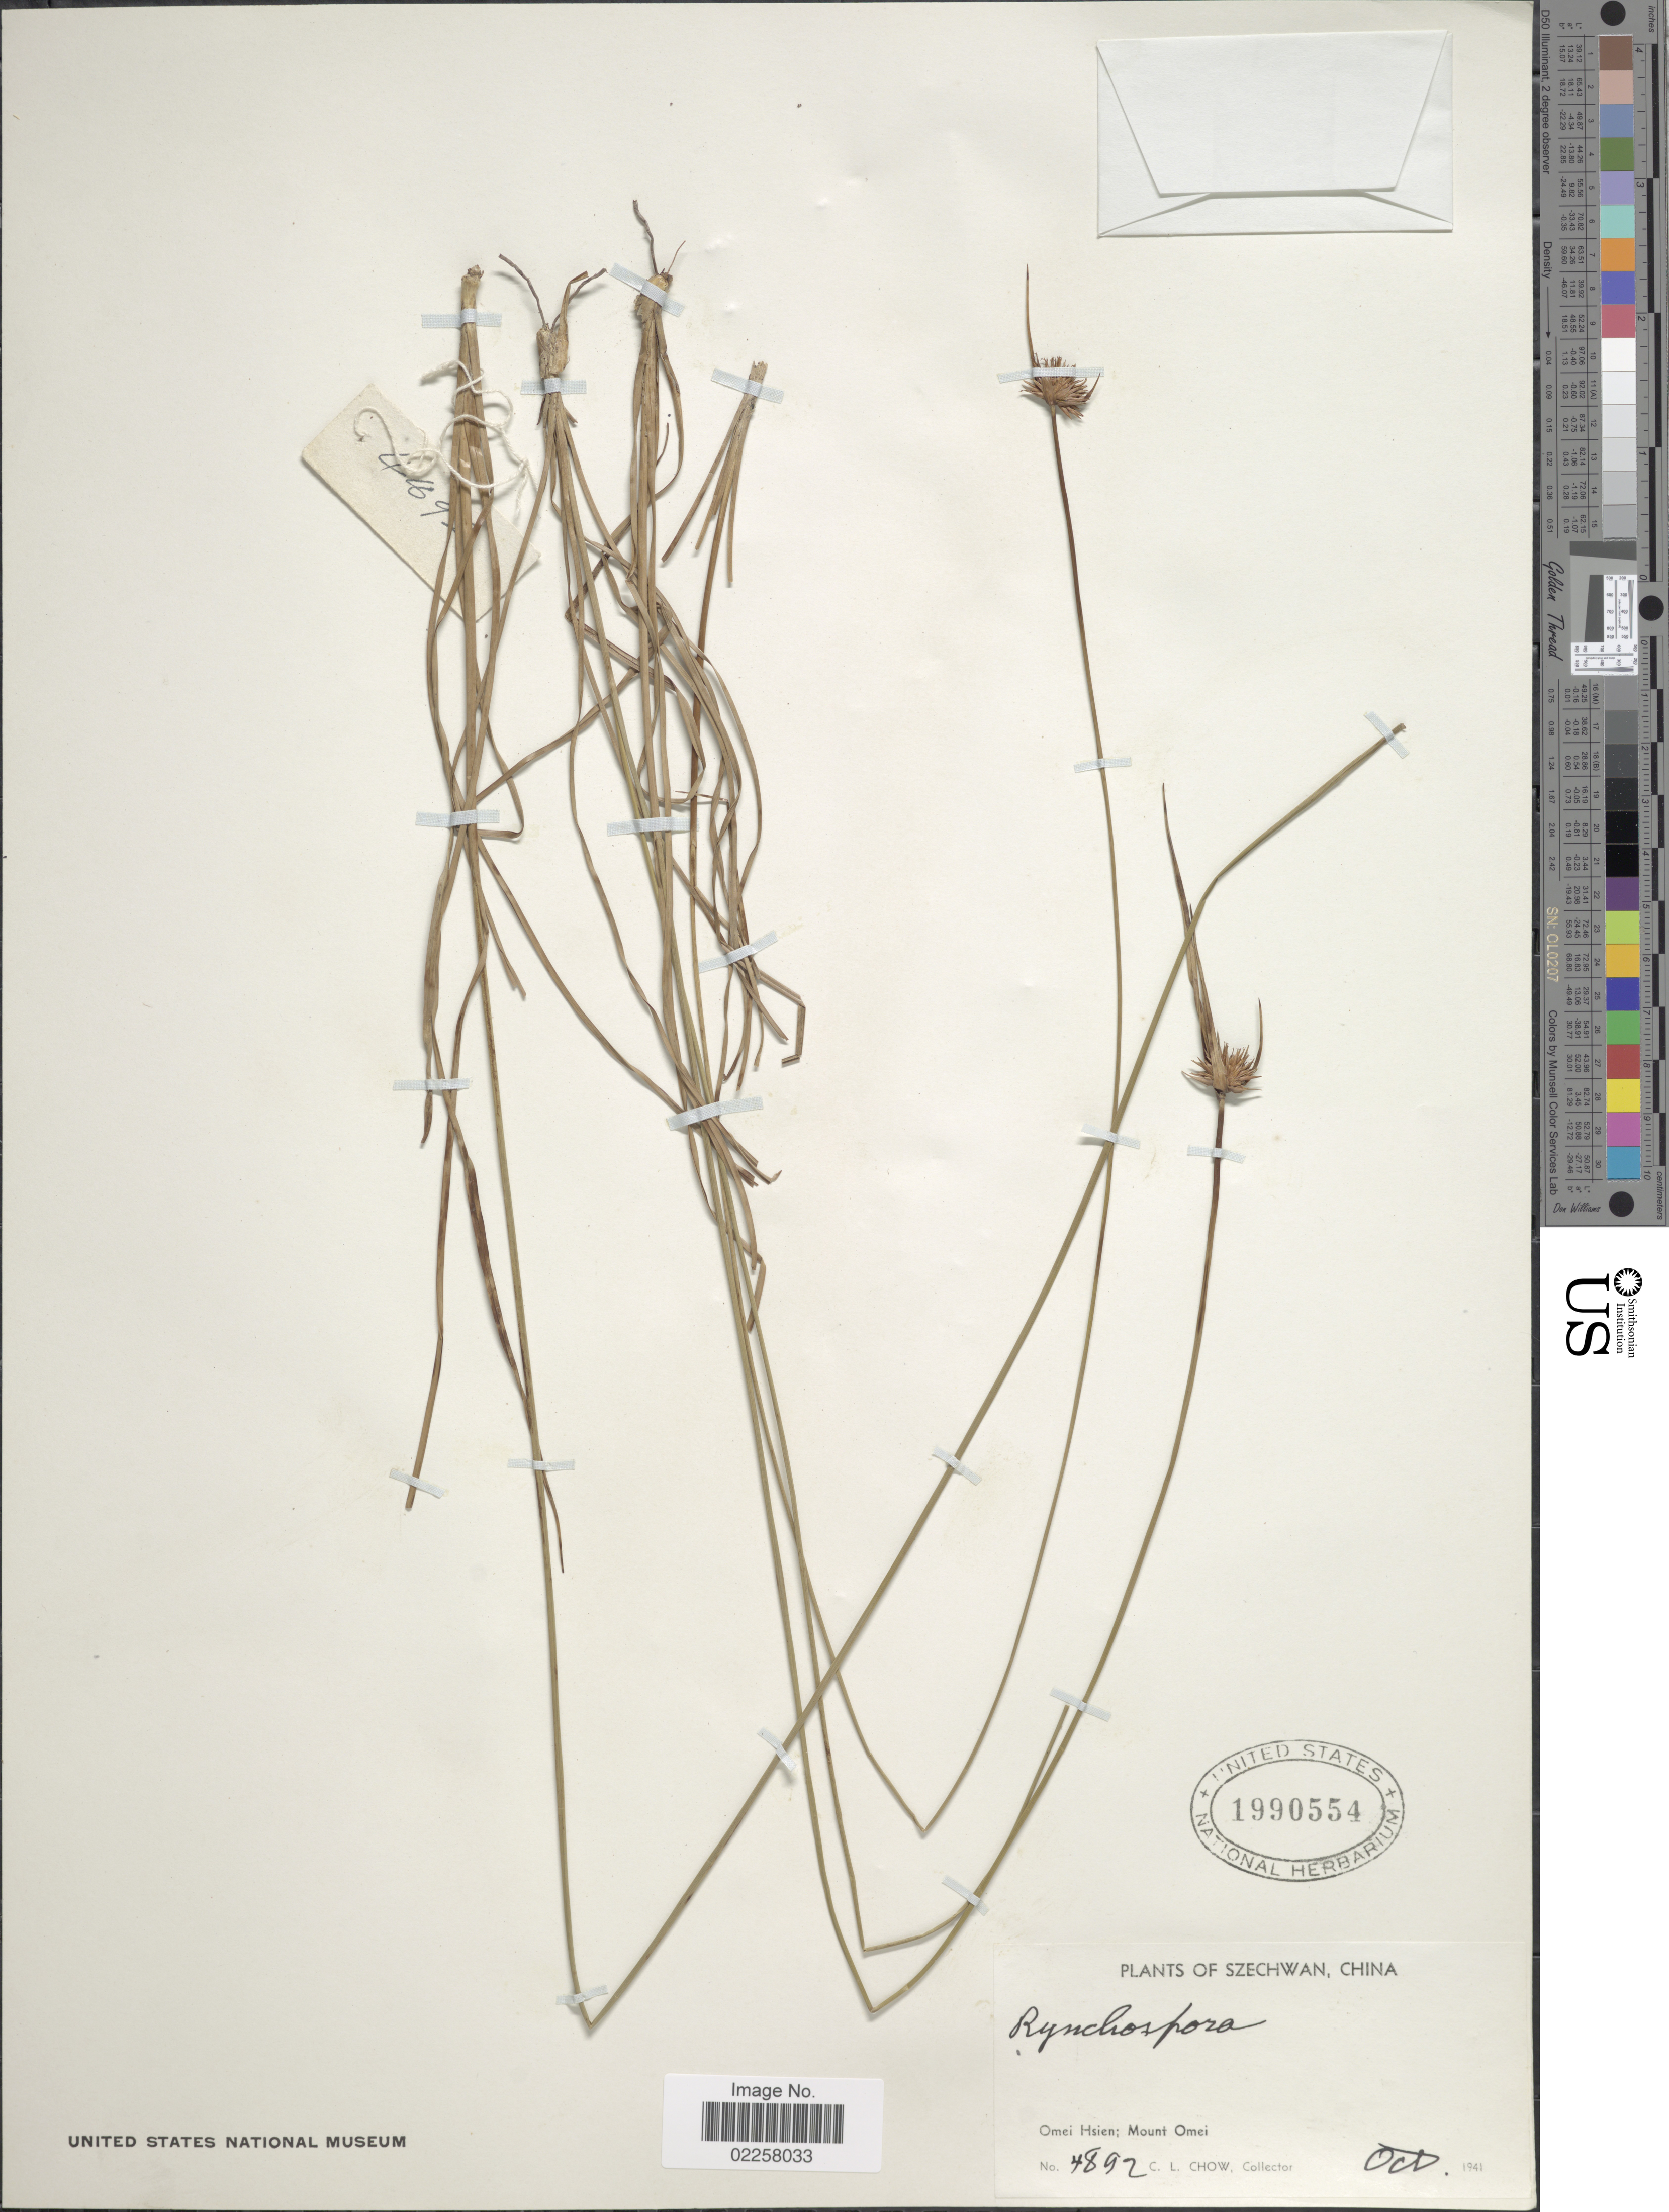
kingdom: Plantae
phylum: Tracheophyta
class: Liliopsida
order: Poales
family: Cyperaceae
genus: Rhynchospora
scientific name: Rhynchospora rubra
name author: (Lour.) Makino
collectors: C. Chow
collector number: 4892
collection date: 1941-10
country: China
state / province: Sichuan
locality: Szechwan. Omei Hsien; Mount Omei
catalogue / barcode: US 1990554